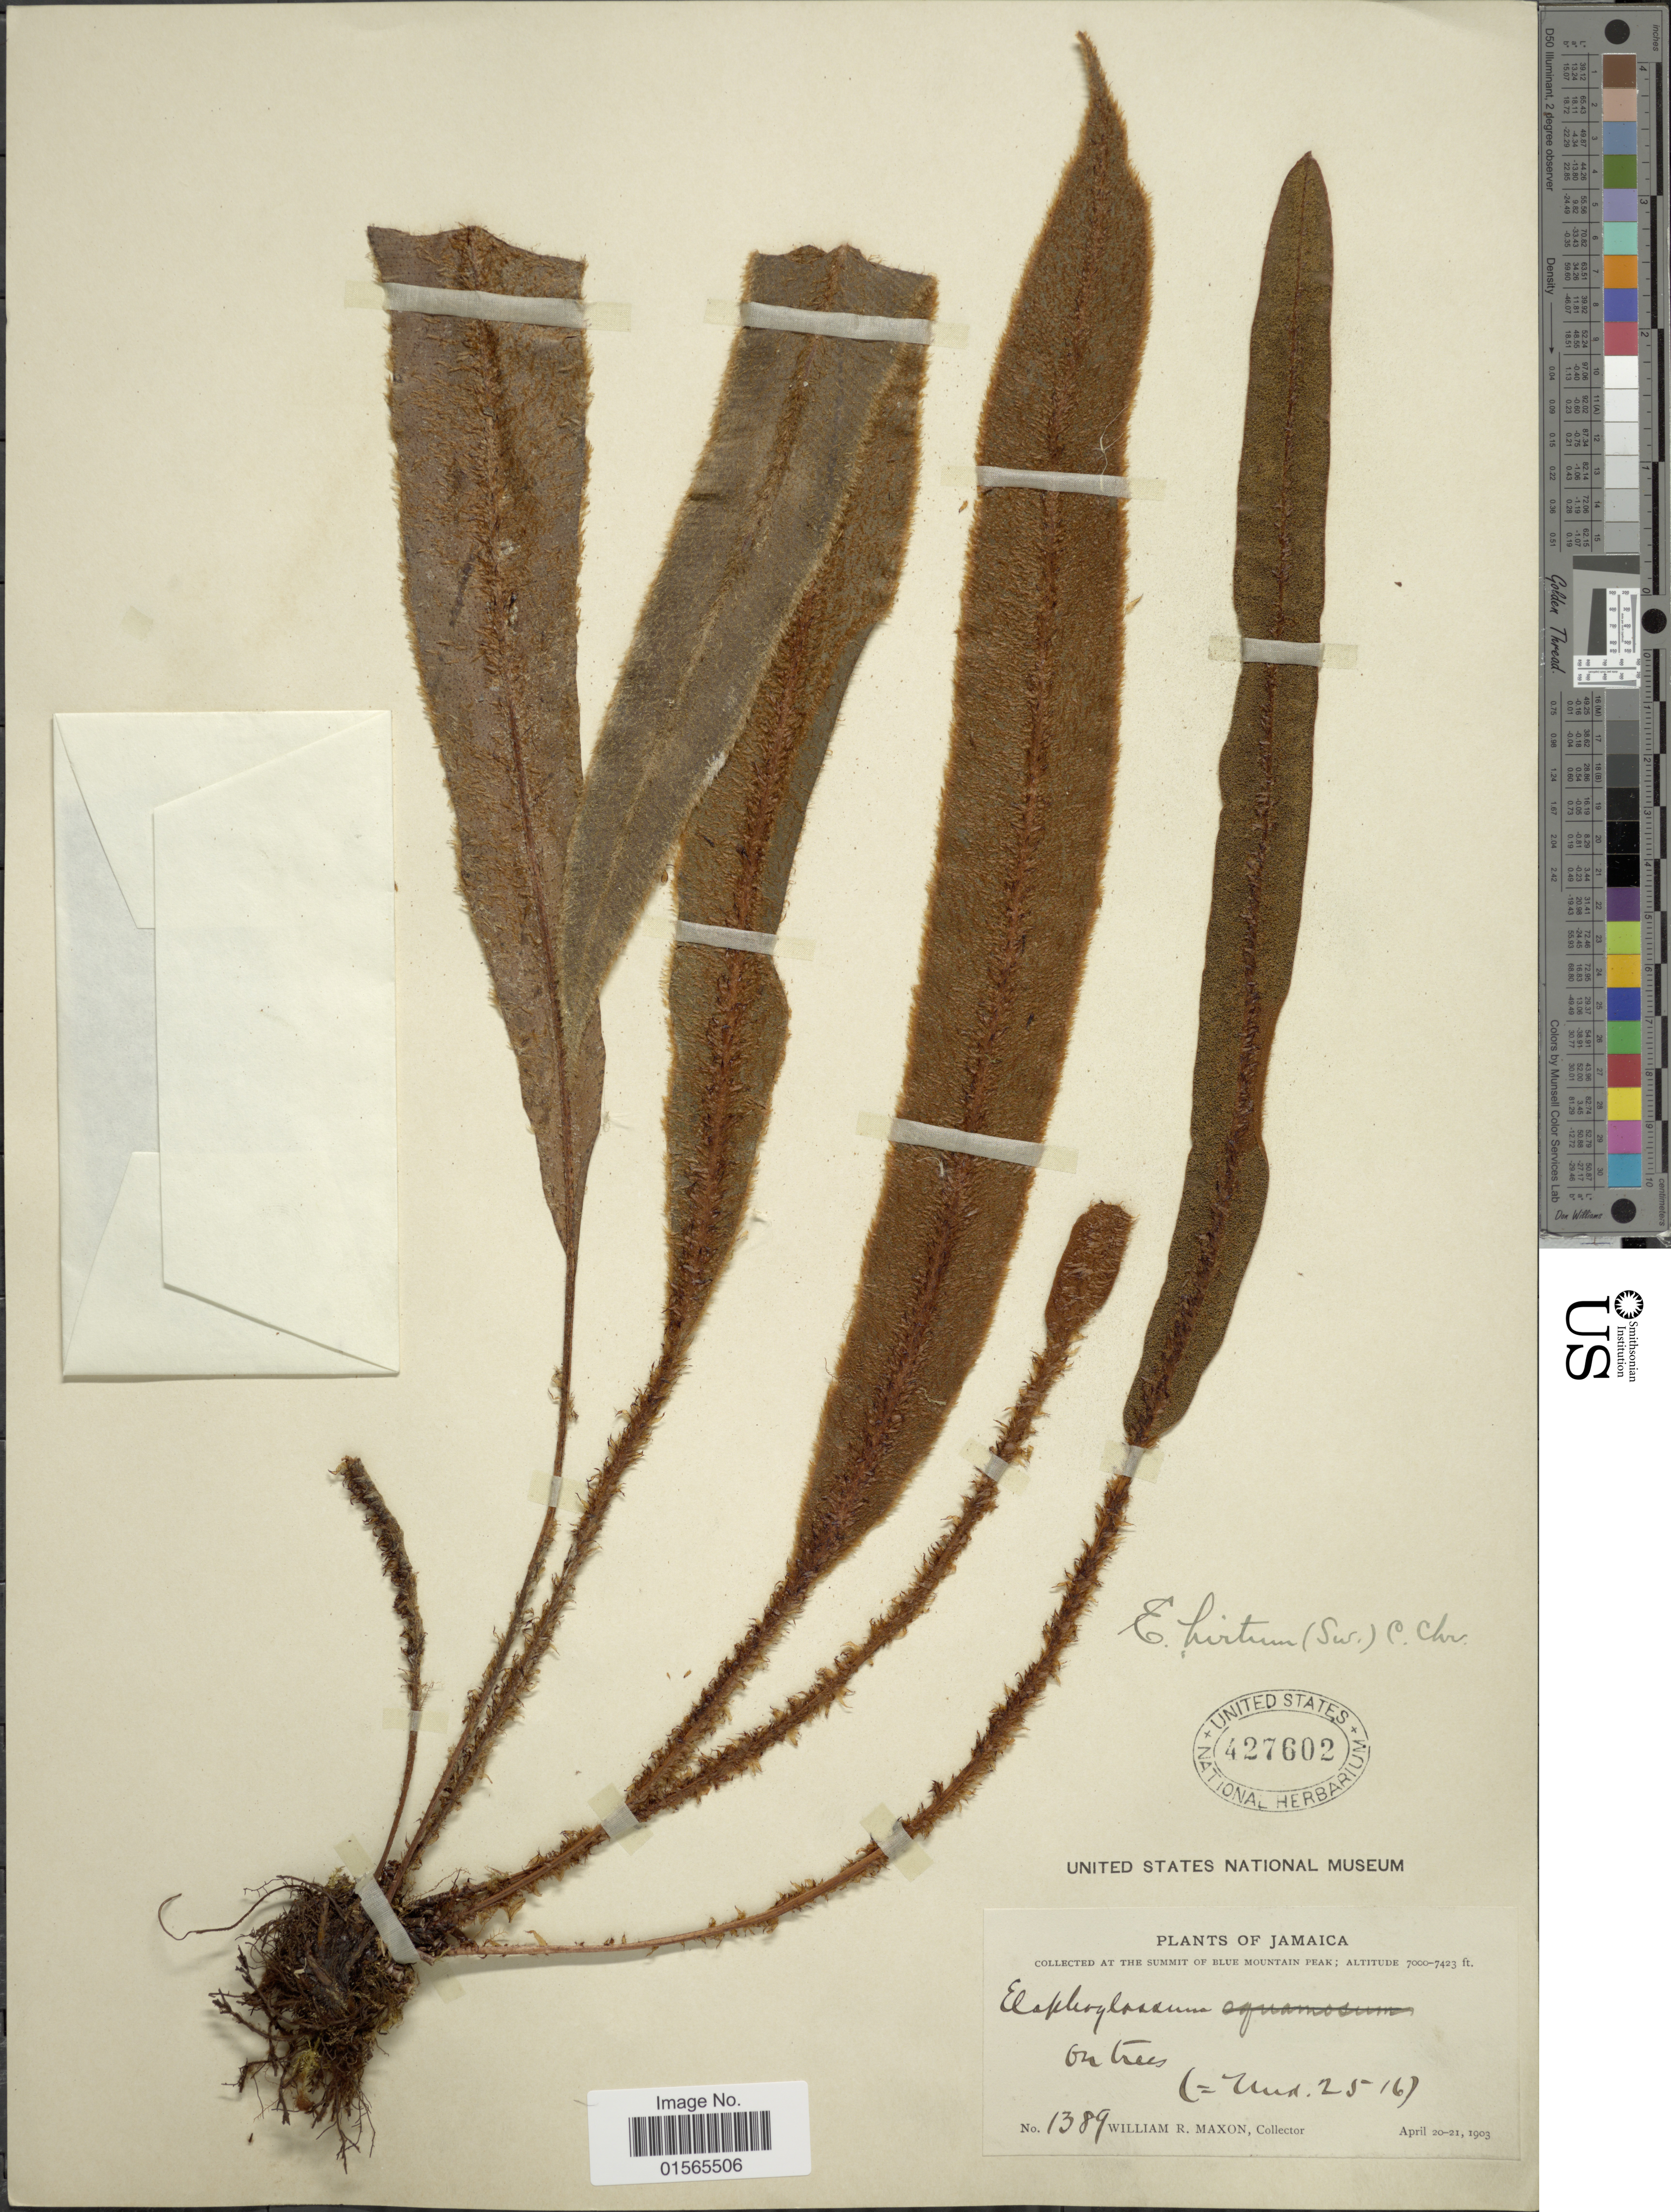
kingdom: Plantae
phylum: Tracheophyta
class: Polypodiopsida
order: Polypodiales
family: Dryopteridaceae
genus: Elaphoglossum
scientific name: Elaphoglossum hirtum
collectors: W. R. Maxon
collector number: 1389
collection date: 1903-04-20/1903-04-21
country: Jamaica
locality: Summit of Blue Mountain Peak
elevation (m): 2134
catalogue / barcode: US 427602